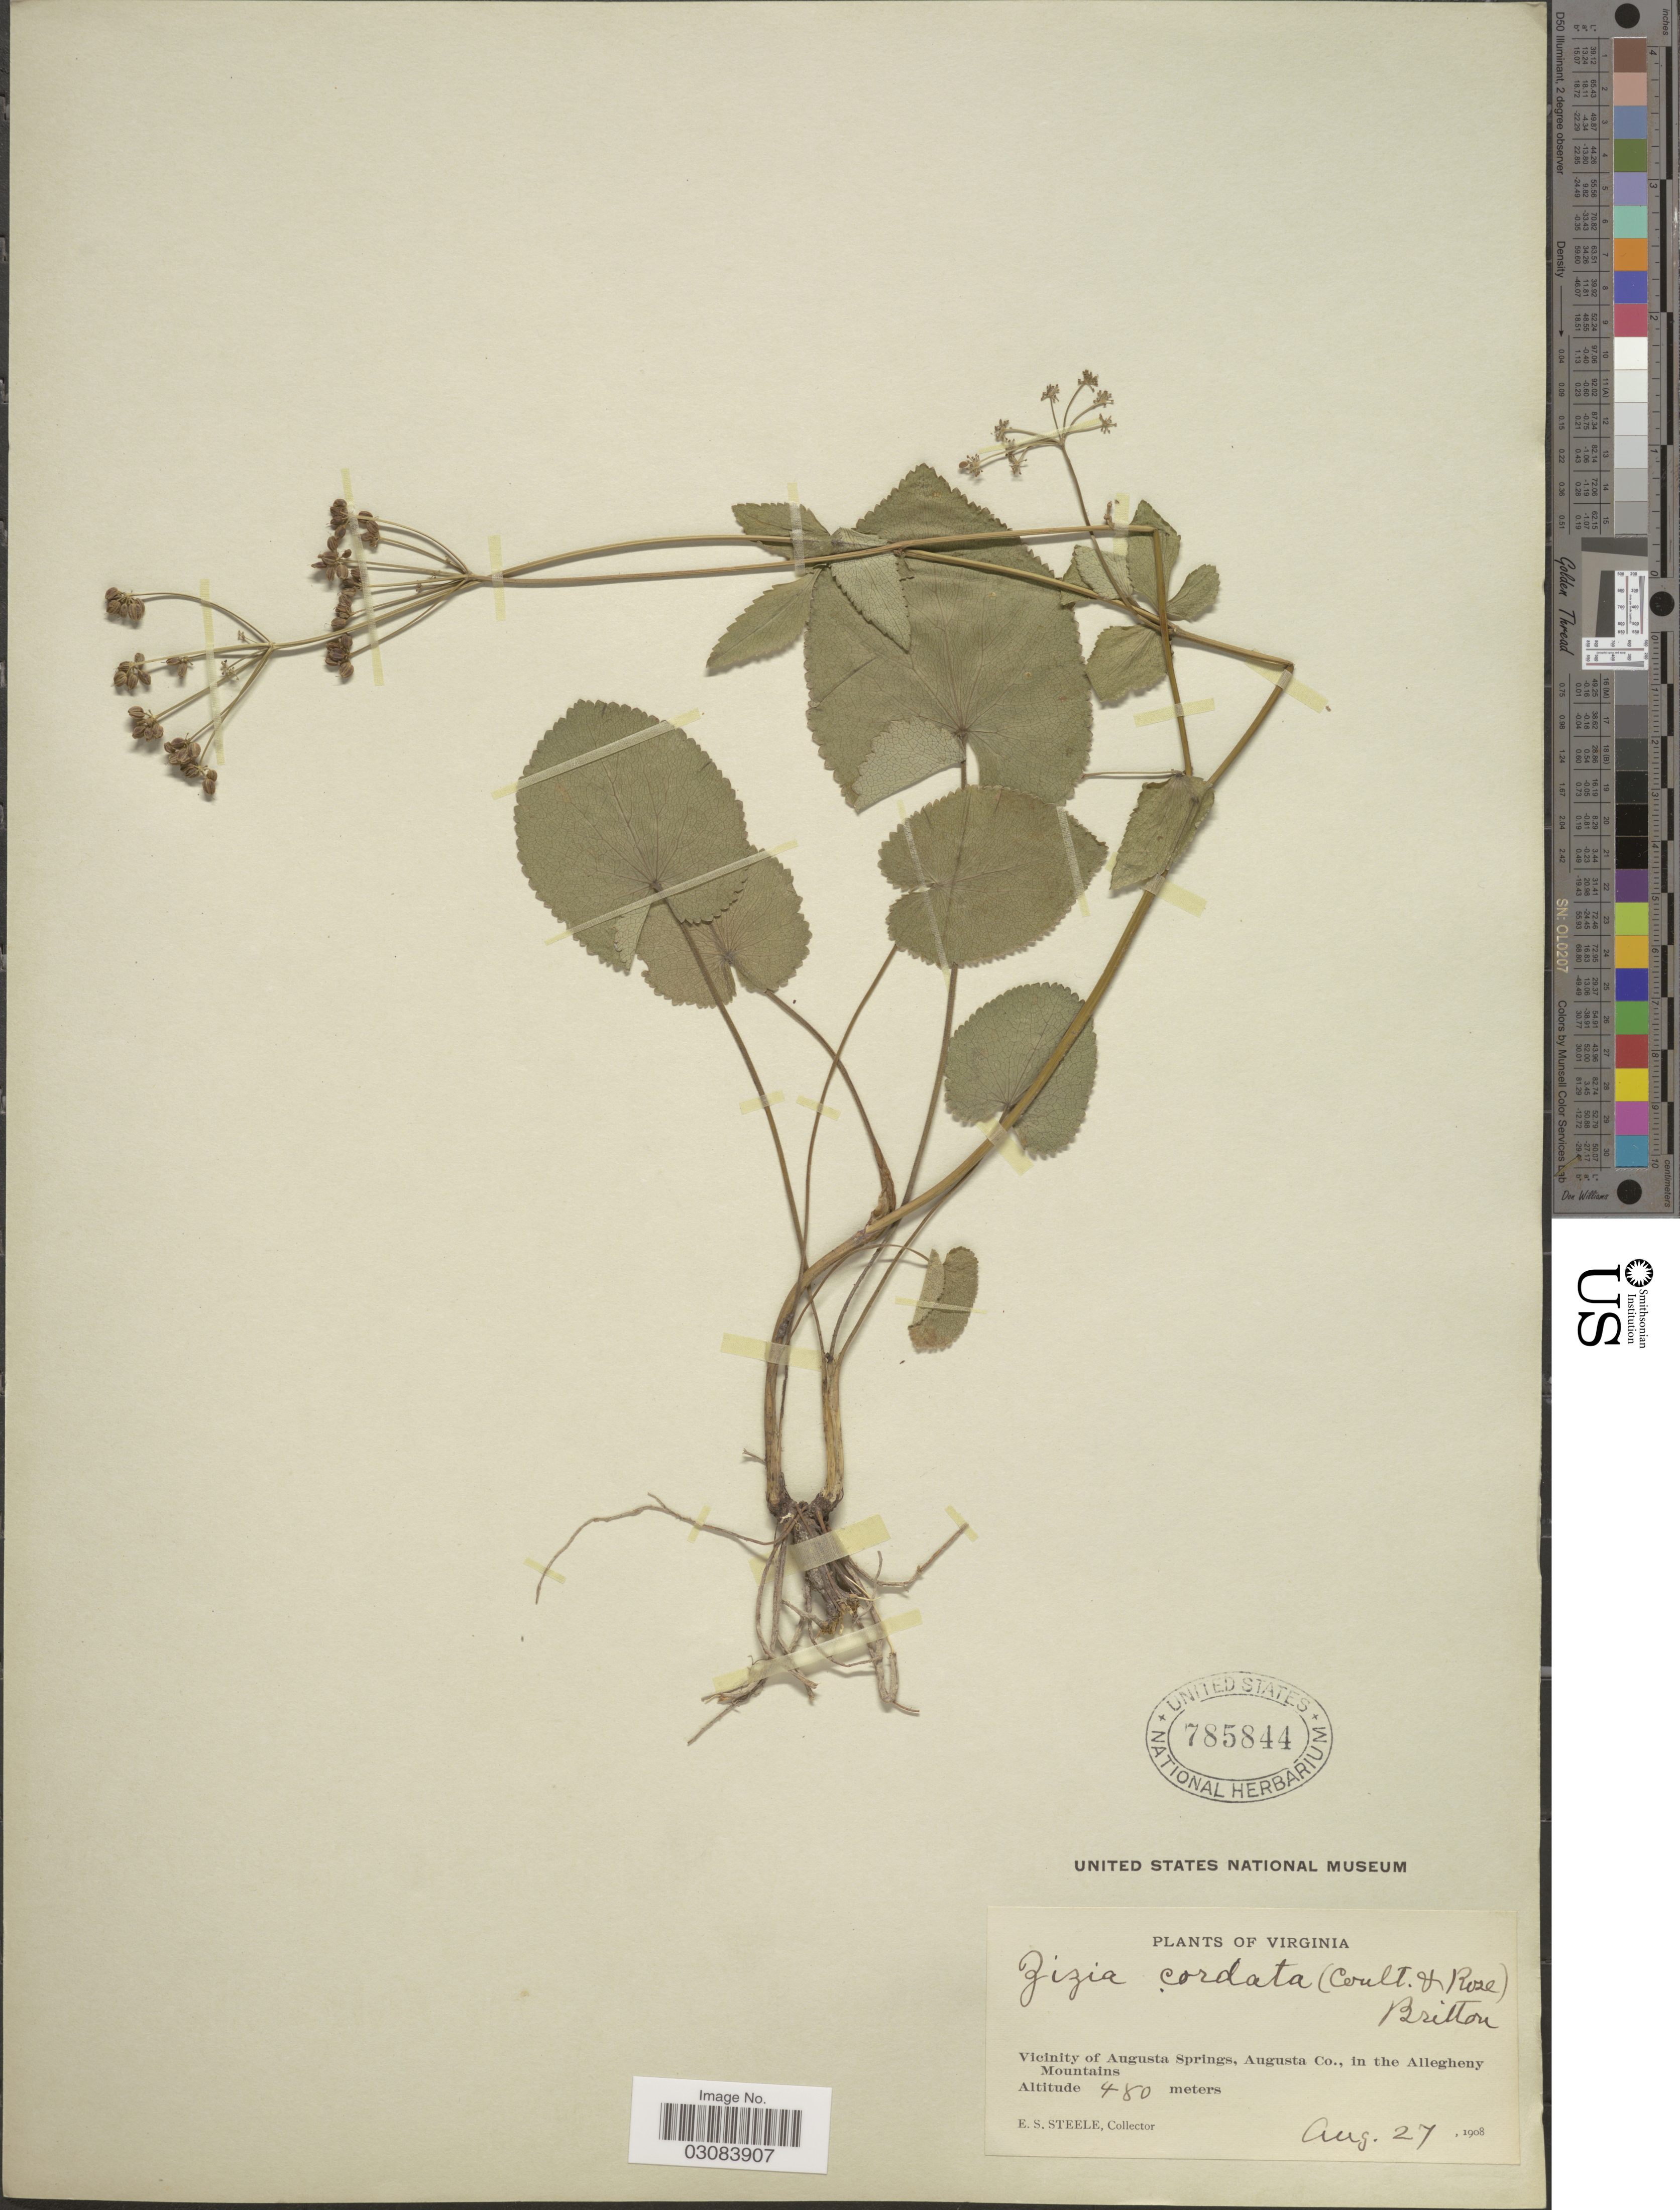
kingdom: Plantae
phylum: Tracheophyta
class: Magnoliopsida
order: Apiales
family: Apiaceae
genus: Zizia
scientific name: Zizia aptera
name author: (A. Gray) Fernald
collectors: E. Steele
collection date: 1908-08-27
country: United States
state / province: Virginia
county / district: Augusta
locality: Vicinity of Augusta Springs, Augusta Co., in the Allegheny Mountains.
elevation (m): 480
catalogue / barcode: US 785844